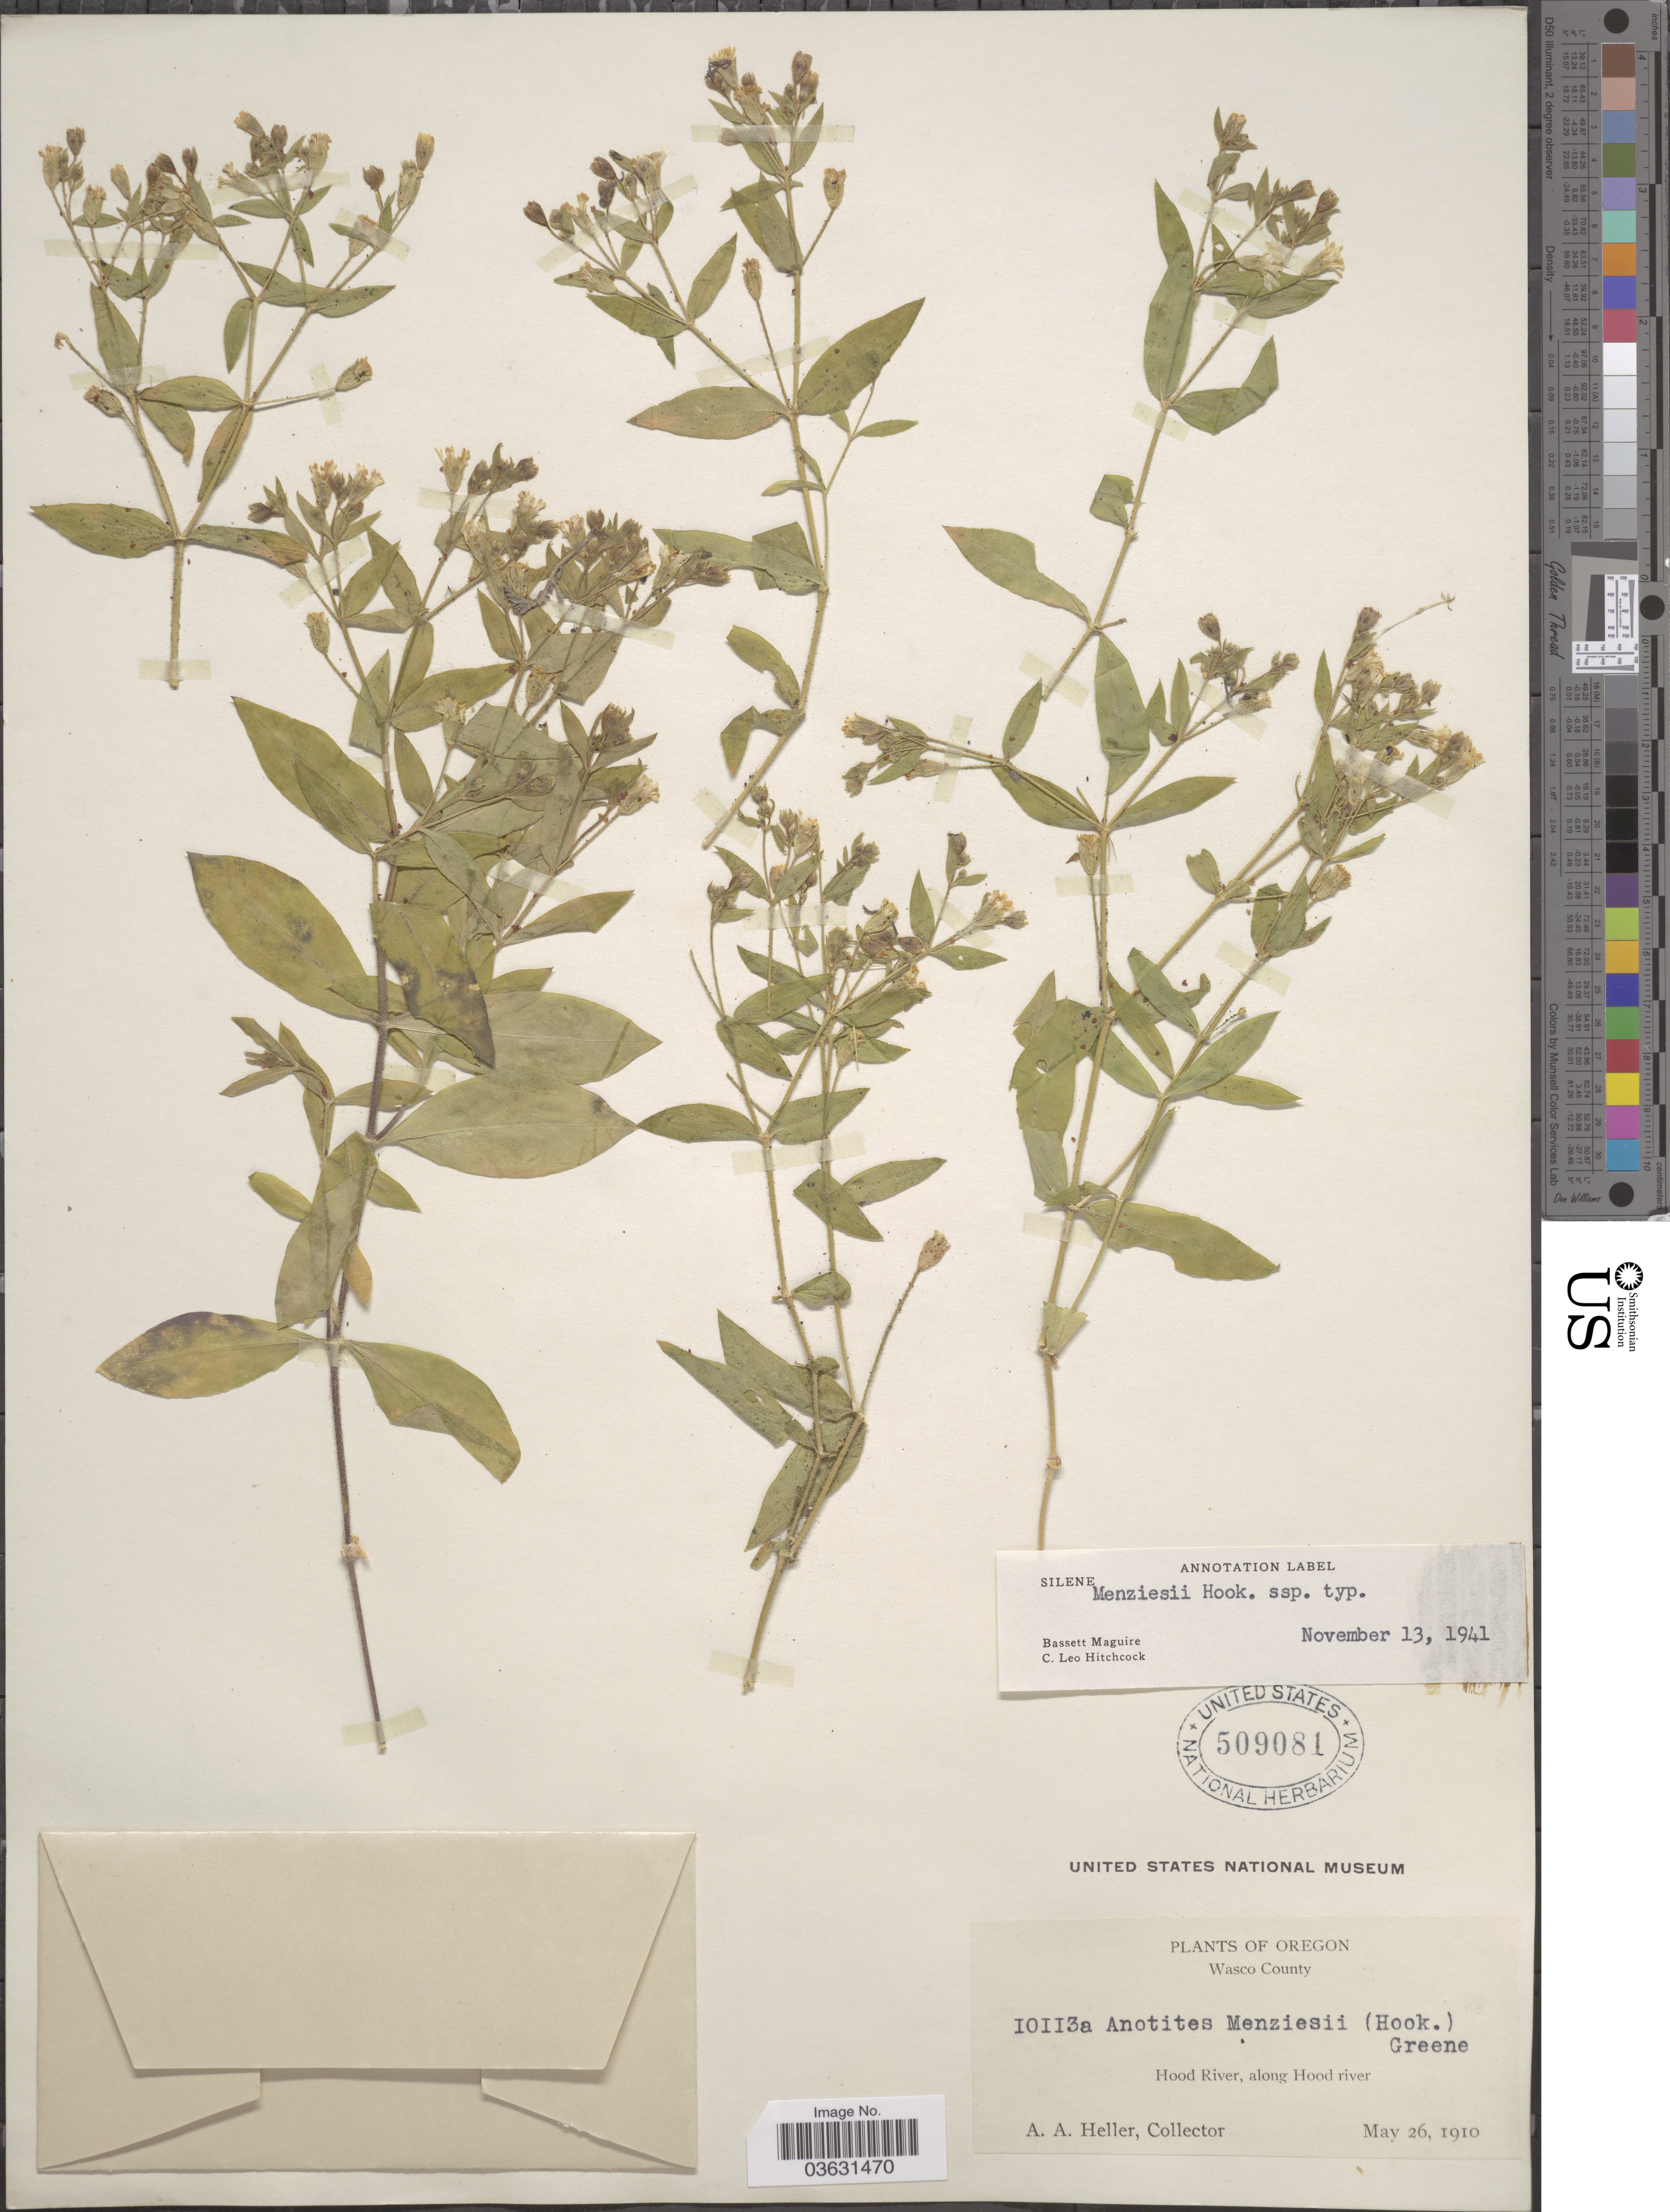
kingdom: Plantae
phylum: Tracheophyta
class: Magnoliopsida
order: Caryophyllales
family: Caryophyllaceae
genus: Silene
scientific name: Silene menziesii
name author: Hook.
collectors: A. A. Heller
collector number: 10113a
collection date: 1910-05-26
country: United States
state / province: Oregon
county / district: Wasco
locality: Wasco County. Hood River, along Hood river.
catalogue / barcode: US 509081